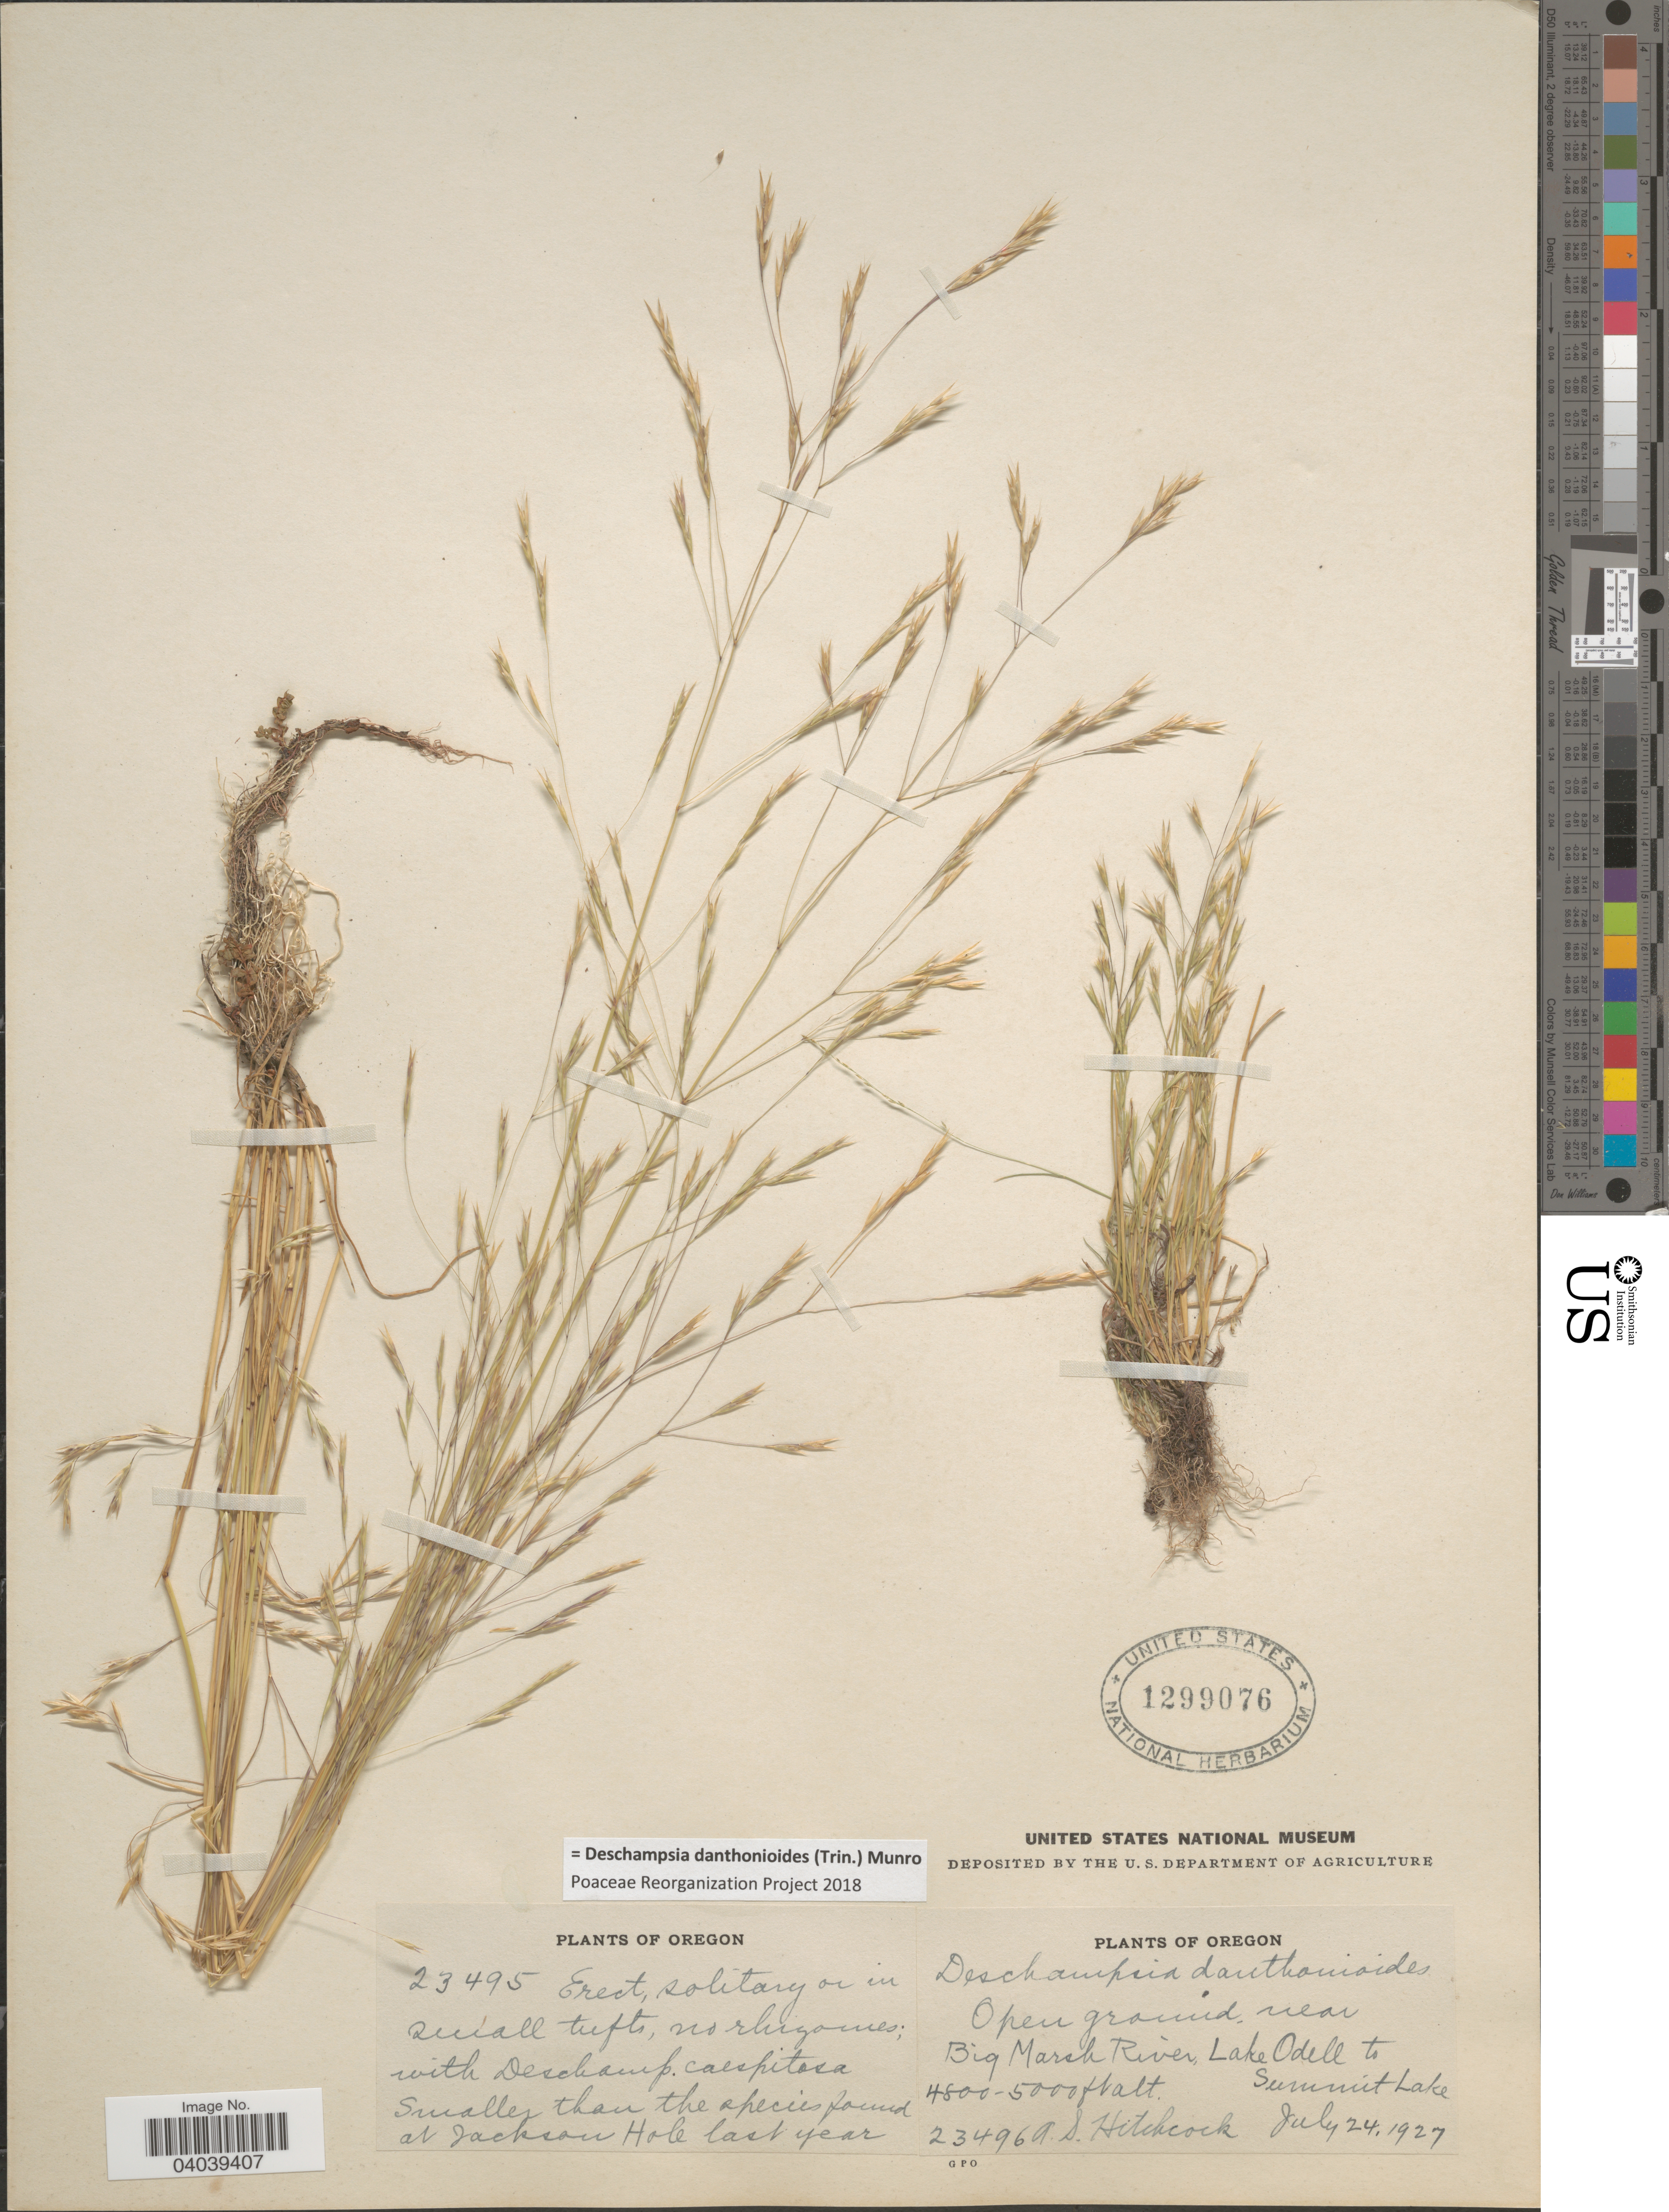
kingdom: Plantae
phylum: Tracheophyta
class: Liliopsida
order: Poales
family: Poaceae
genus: Deschampsia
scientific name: Deschampsia danthonioides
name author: (Trin.) Munro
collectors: A. S. Hitchcock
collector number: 23496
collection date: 1927-07-24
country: United States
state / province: Oregon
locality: Open ground near Big Marsh River, Lake Odell to Summit Lake.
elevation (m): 1463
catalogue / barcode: US 1299076